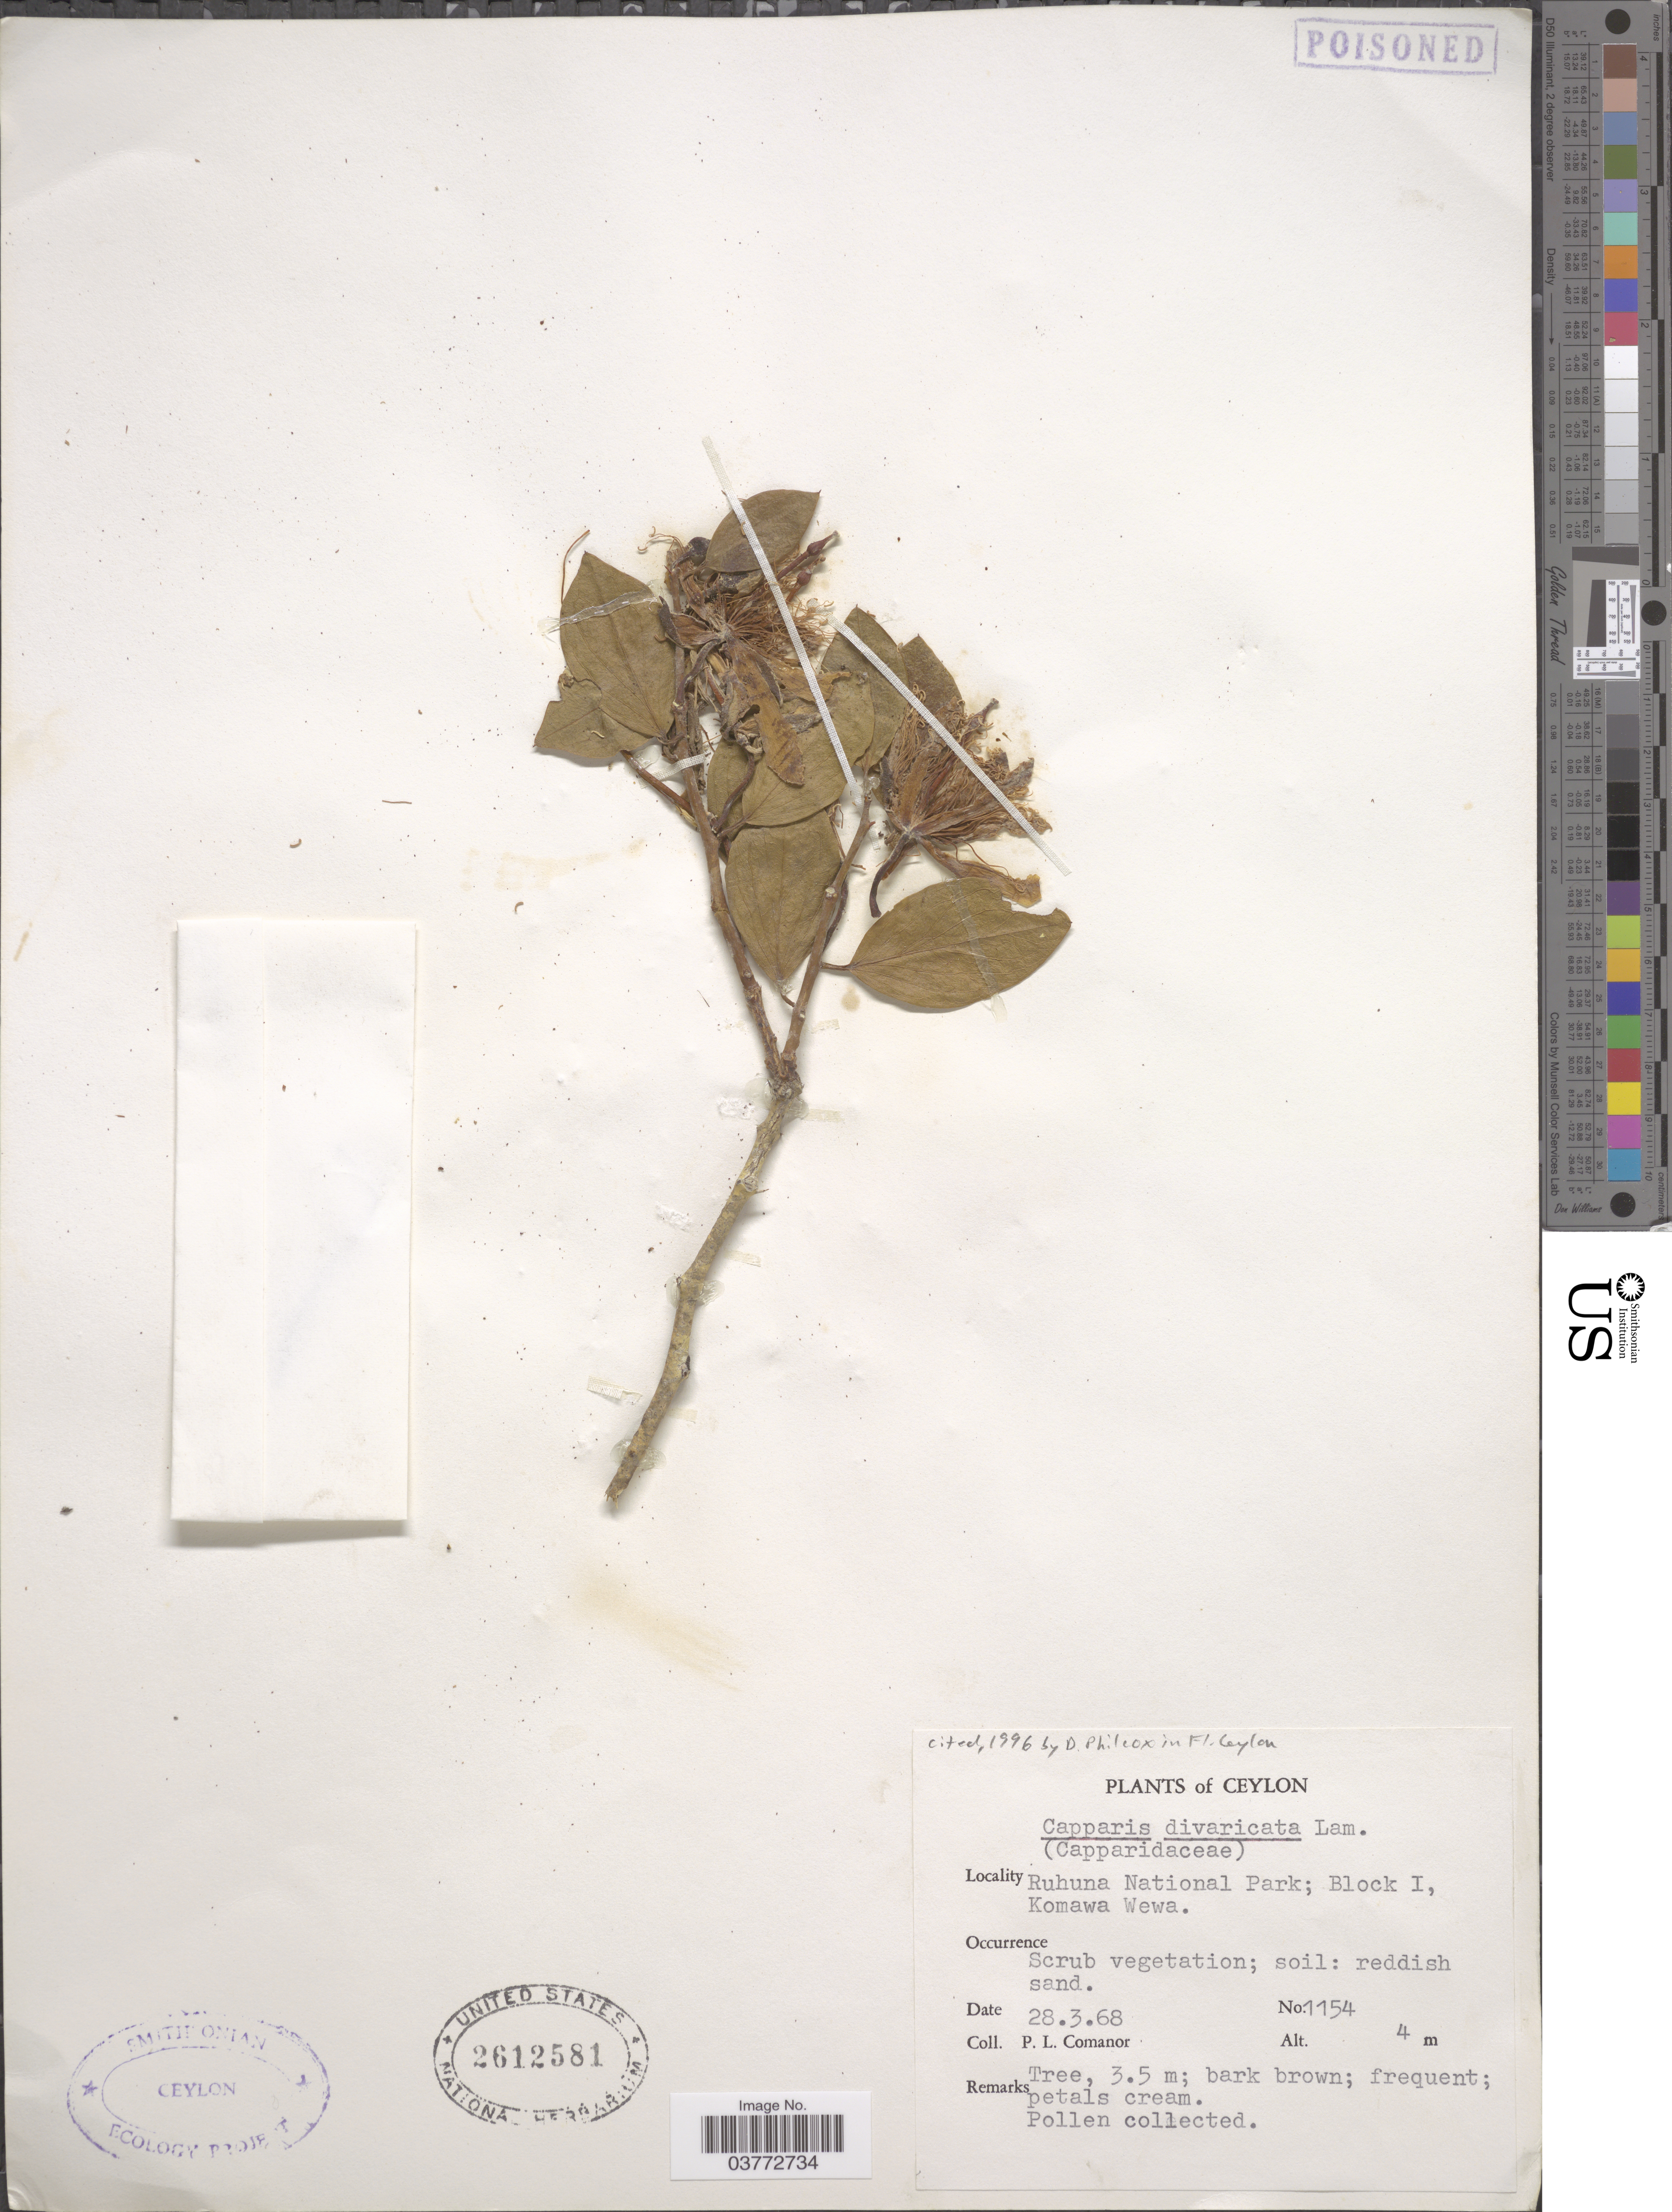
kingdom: Plantae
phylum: Tracheophyta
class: Magnoliopsida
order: Brassicales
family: Capparaceae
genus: Capparis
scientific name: Capparis divaricata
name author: Lam.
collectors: P. Comanor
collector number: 1154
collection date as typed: Transcribed d/m/y: 28/3/68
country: Sri Lanka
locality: Ceylon. Ruhuna National Park; Block I, Komawa Wewa.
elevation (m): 4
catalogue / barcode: US 2612581